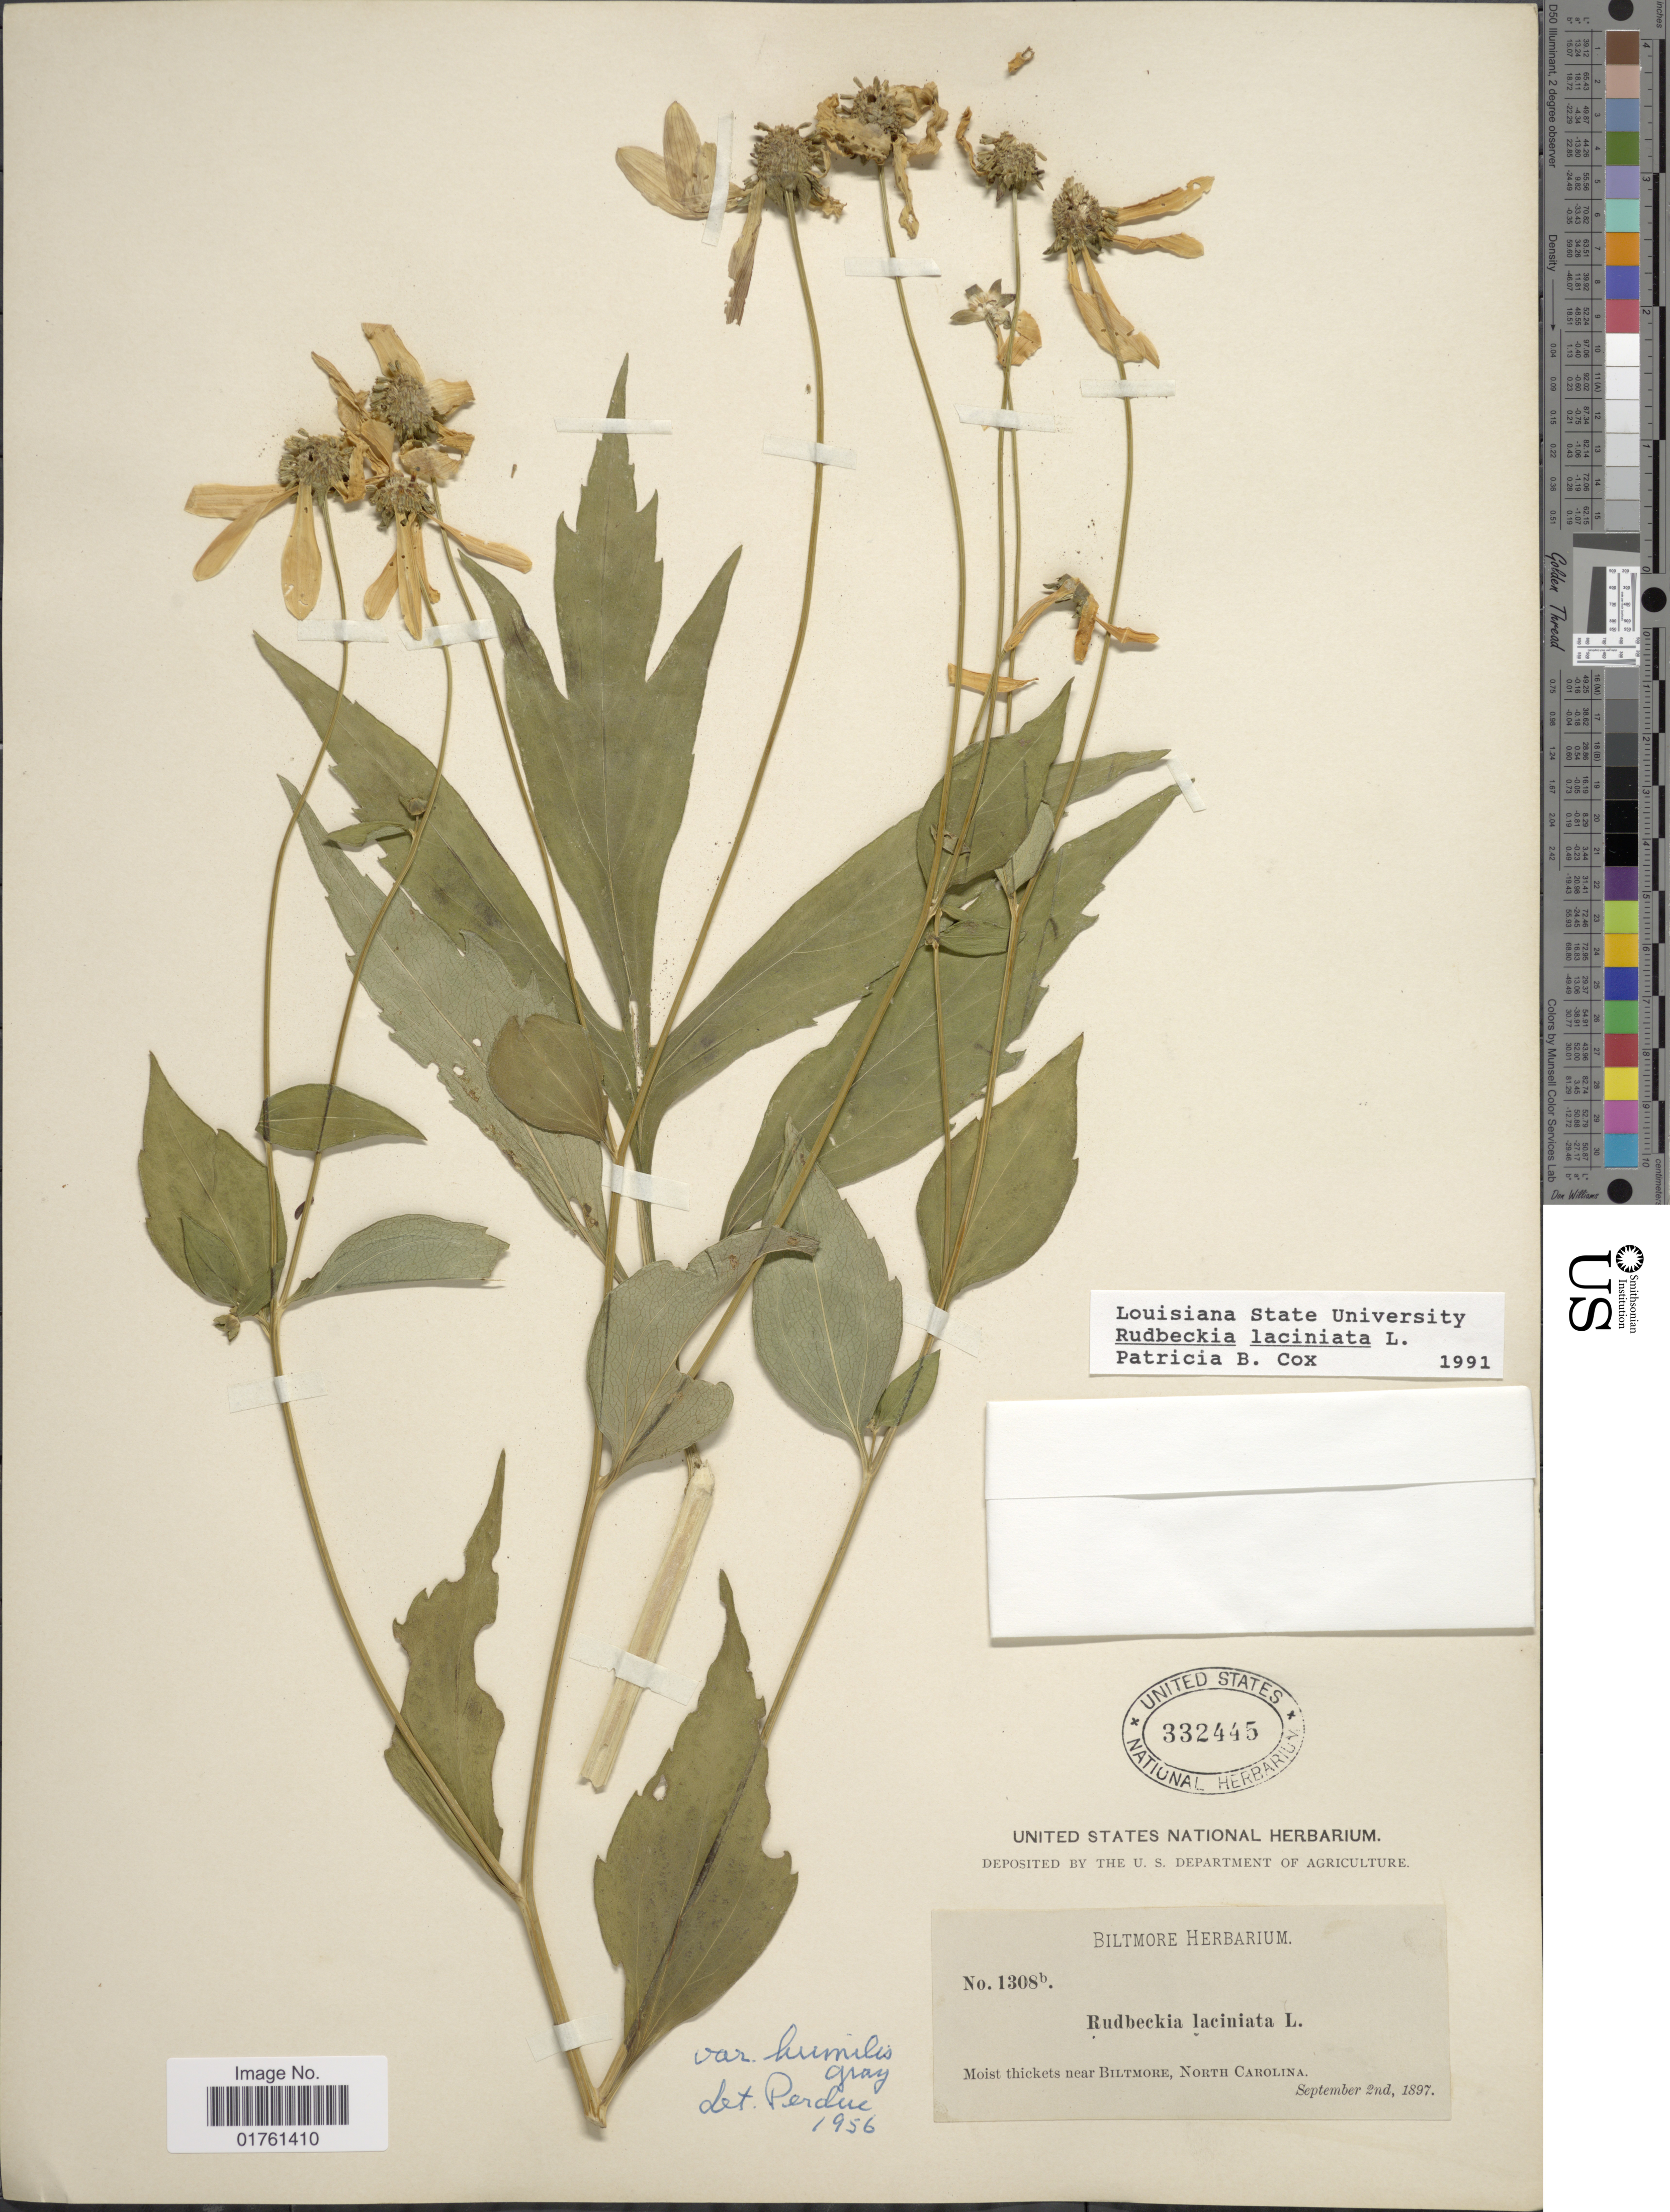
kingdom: Plantae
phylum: Tracheophyta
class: Magnoliopsida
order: Asterales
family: Asteraceae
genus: Rudbeckia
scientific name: Rudbeckia laciniata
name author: L.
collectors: ex herb. Biltmore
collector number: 1308b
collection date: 1897-09-02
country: United States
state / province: North Carolina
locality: Moist thickets near Biltmore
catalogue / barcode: US 332445